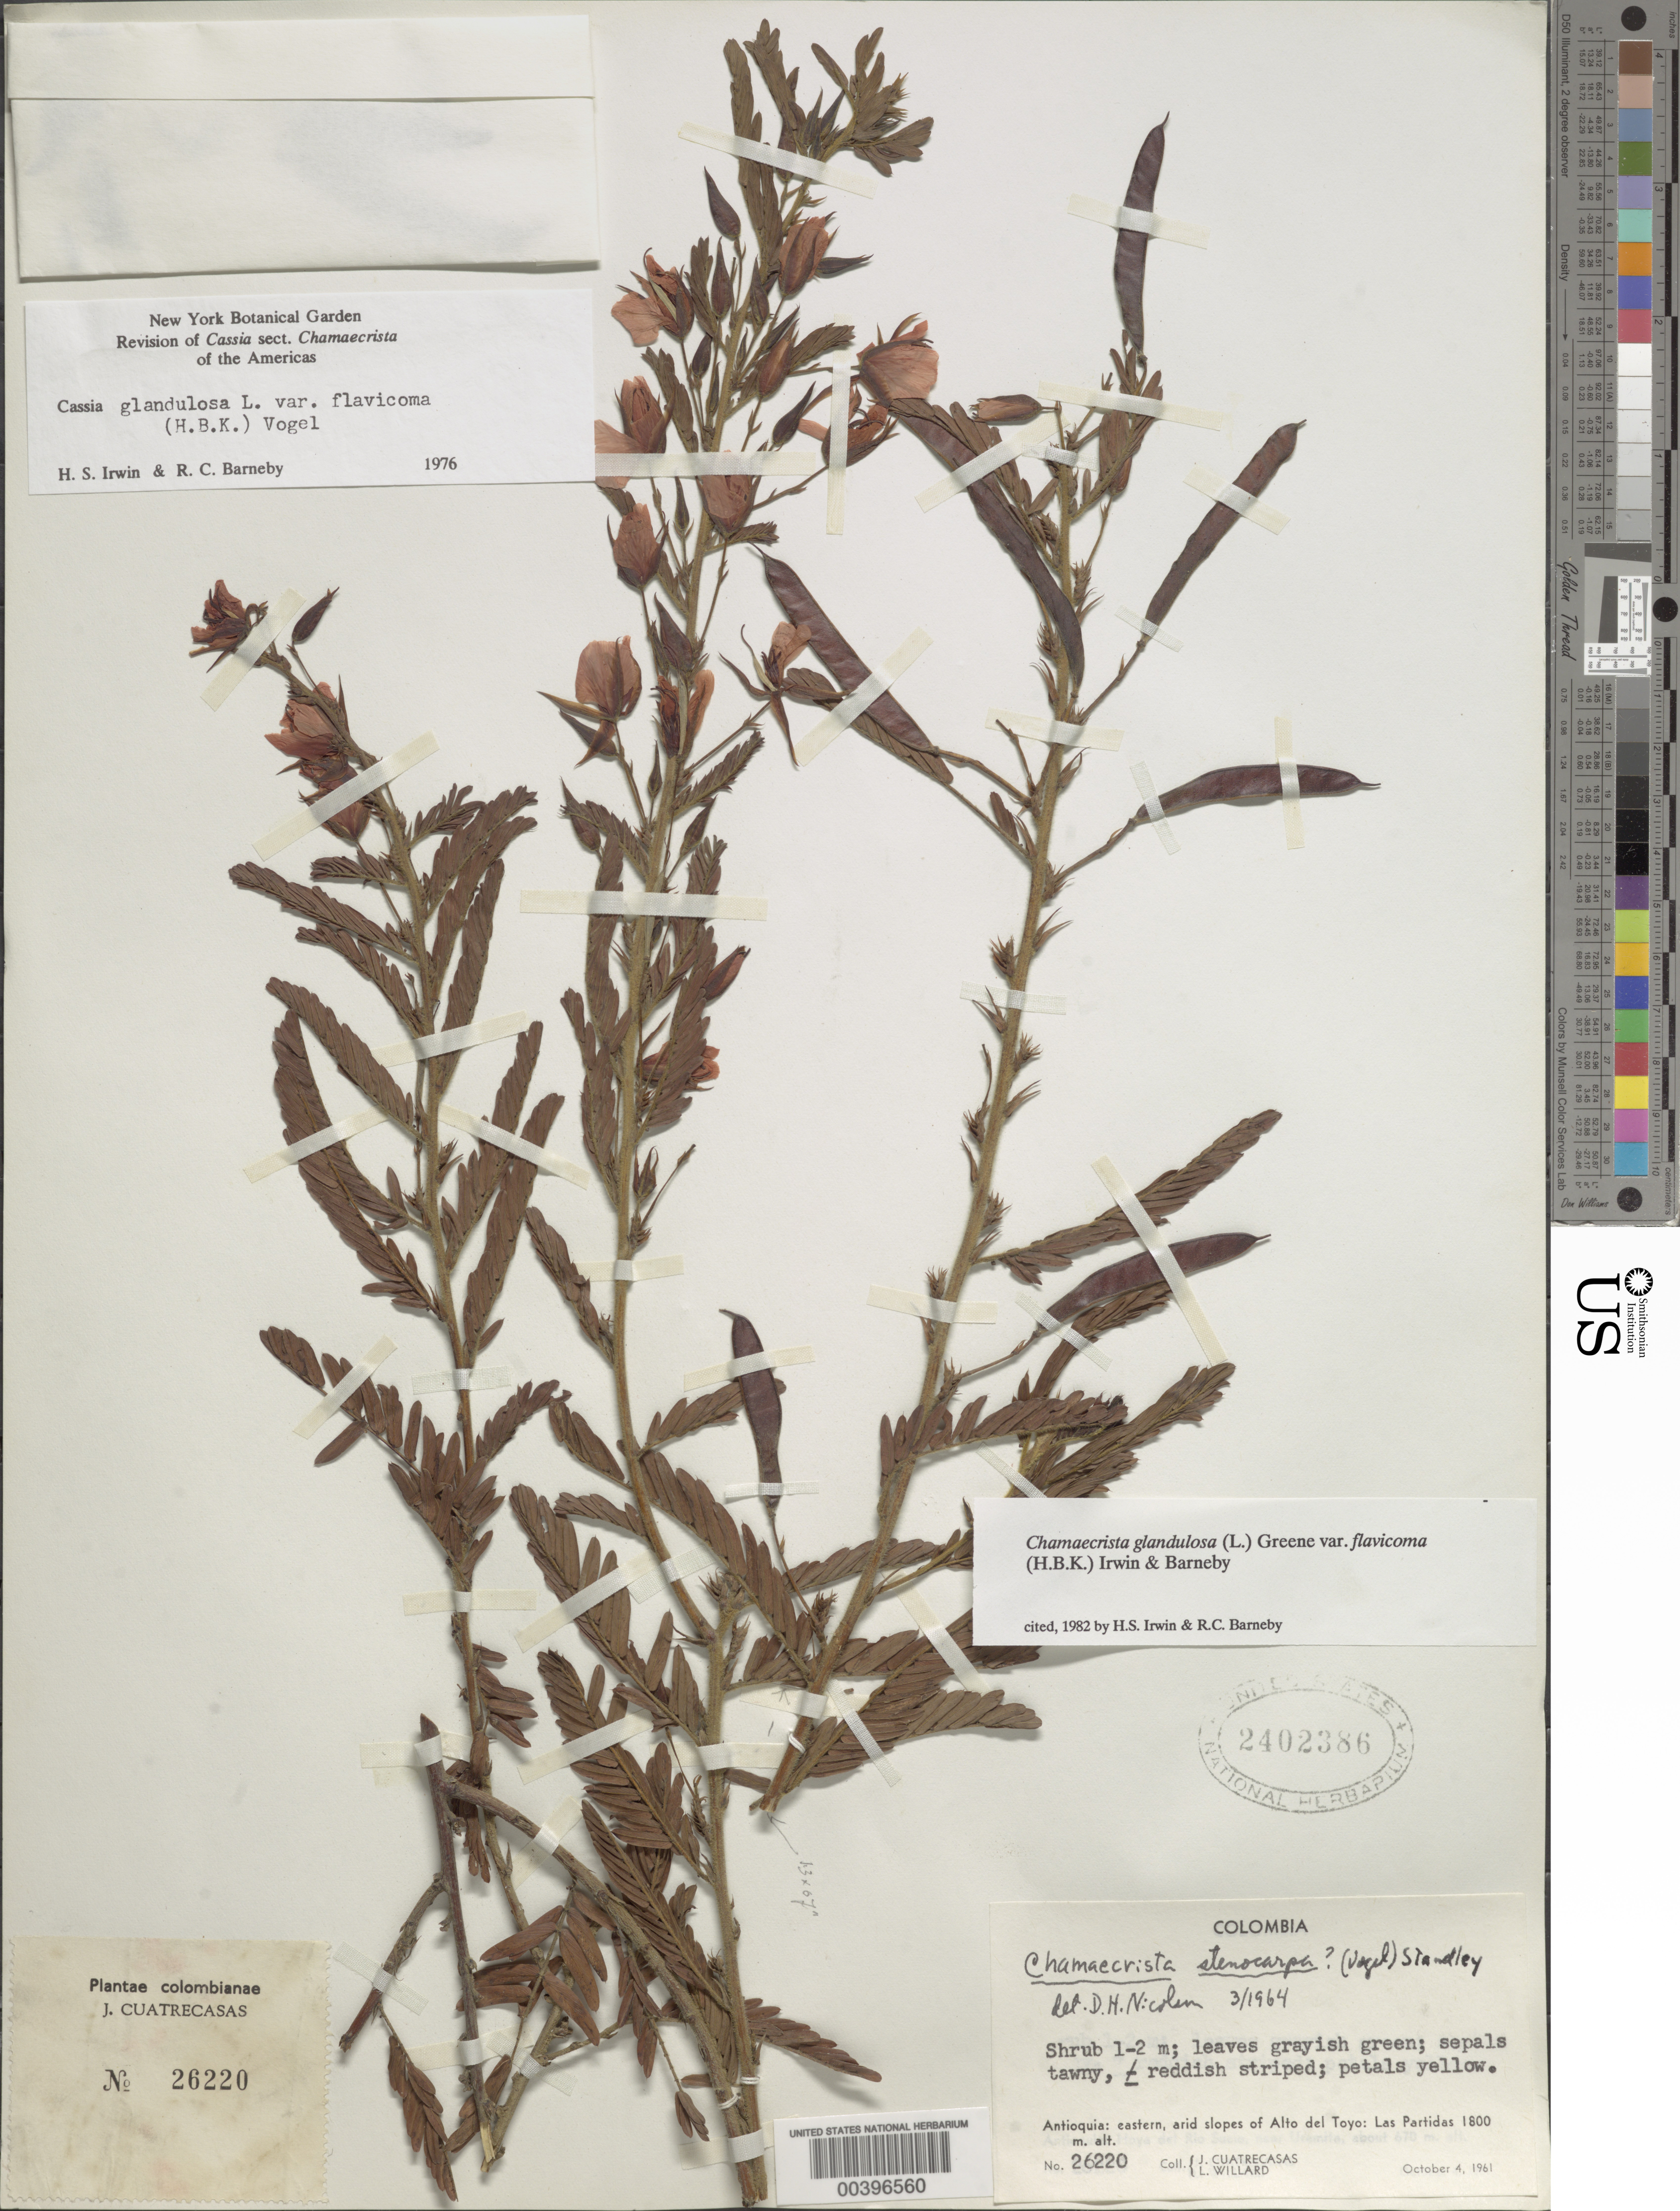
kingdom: Plantae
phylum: Tracheophyta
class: Magnoliopsida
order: Fabales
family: Fabaceae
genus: Chamaecrista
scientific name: Chamaecrista glandulosa var. flavicoma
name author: (Kunth) H.S. Irwin & Barneby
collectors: J. Cuatrecasas & L. Willard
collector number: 26220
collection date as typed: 04 Oct 1961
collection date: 1961-10-04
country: Colombia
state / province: Antioquia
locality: Eastern slopes of Alto del Toyo; las Paridas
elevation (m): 1800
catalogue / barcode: US 2402386